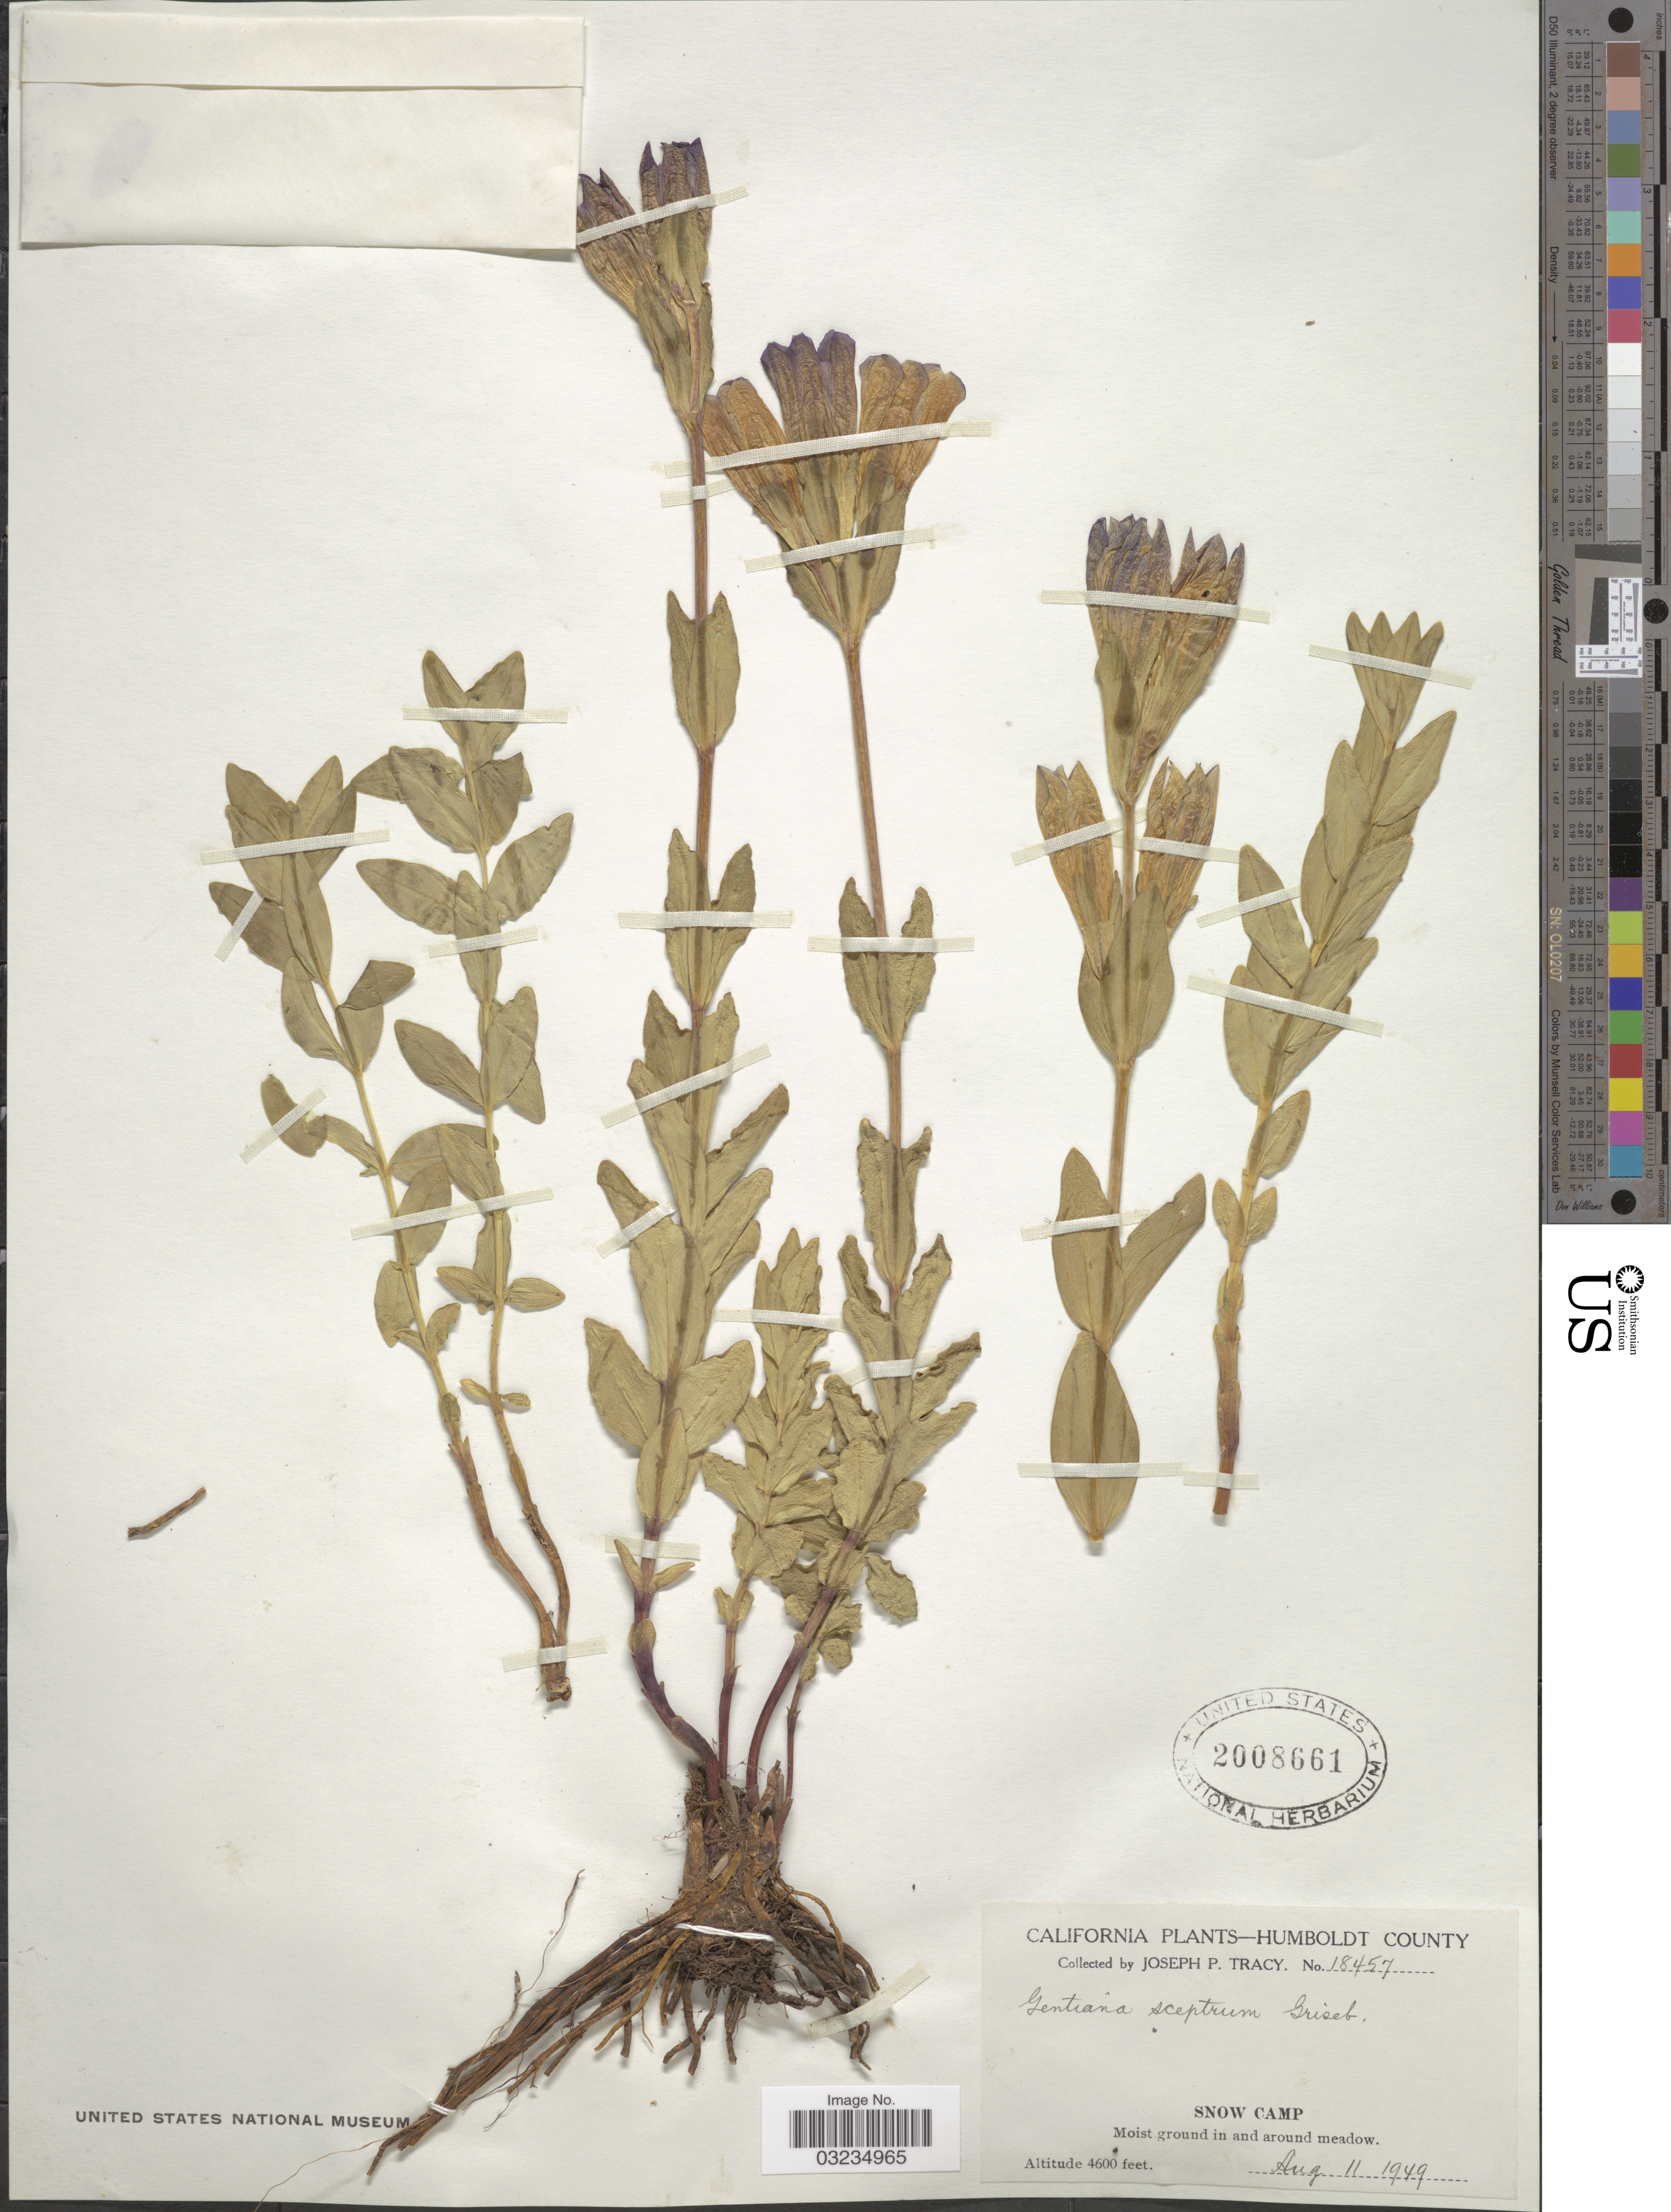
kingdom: Plantae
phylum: Tracheophyta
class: Magnoliopsida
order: Gentianales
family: Gentianaceae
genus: Gentiana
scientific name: Gentiana sceptrum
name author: Griseb.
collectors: J. Tracy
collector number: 18457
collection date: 1949-08-11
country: United States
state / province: California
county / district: Humboldt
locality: Humboldt County. Snow Camp. Moist ground in and around meadow.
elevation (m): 1402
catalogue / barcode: US 2008661